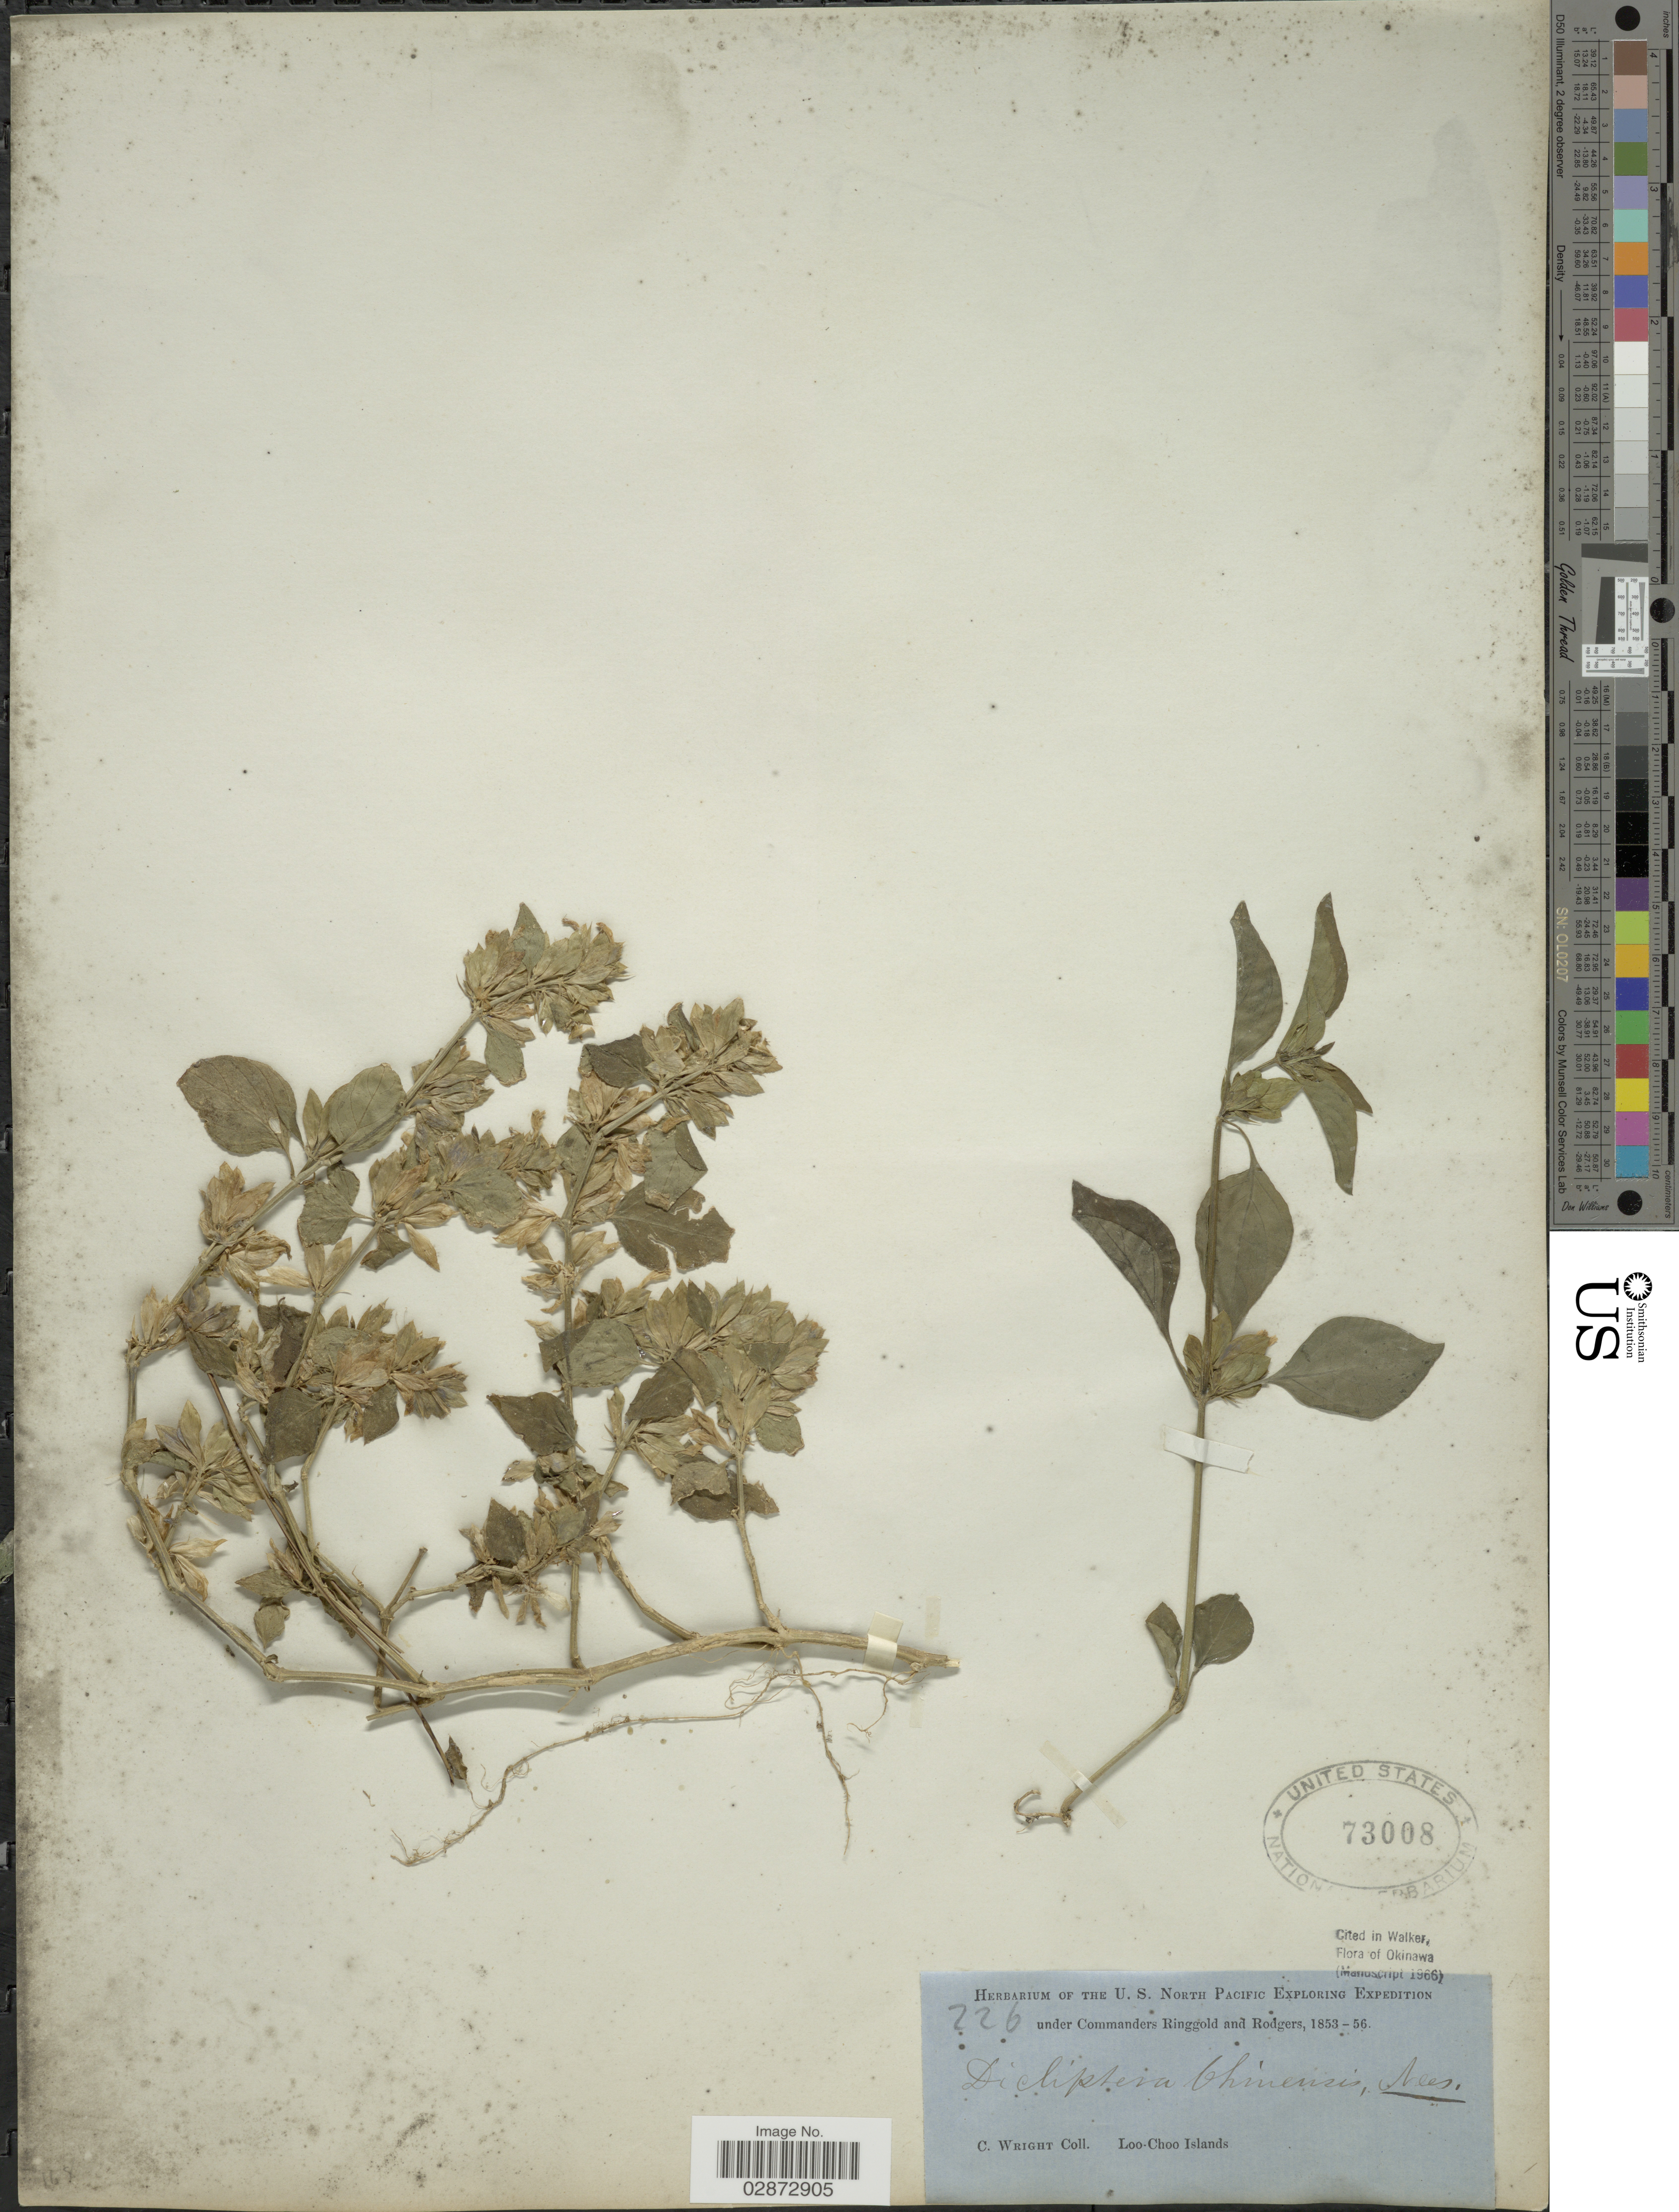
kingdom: Plantae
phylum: Tracheophyta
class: Magnoliopsida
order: Lamiales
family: Acanthaceae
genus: Dicliptera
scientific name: Dicliptera chinensis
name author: (L.) Juss.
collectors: C. Wright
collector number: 226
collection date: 1853/1856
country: Japan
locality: Loo-Choo Islands.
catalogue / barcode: US 73008